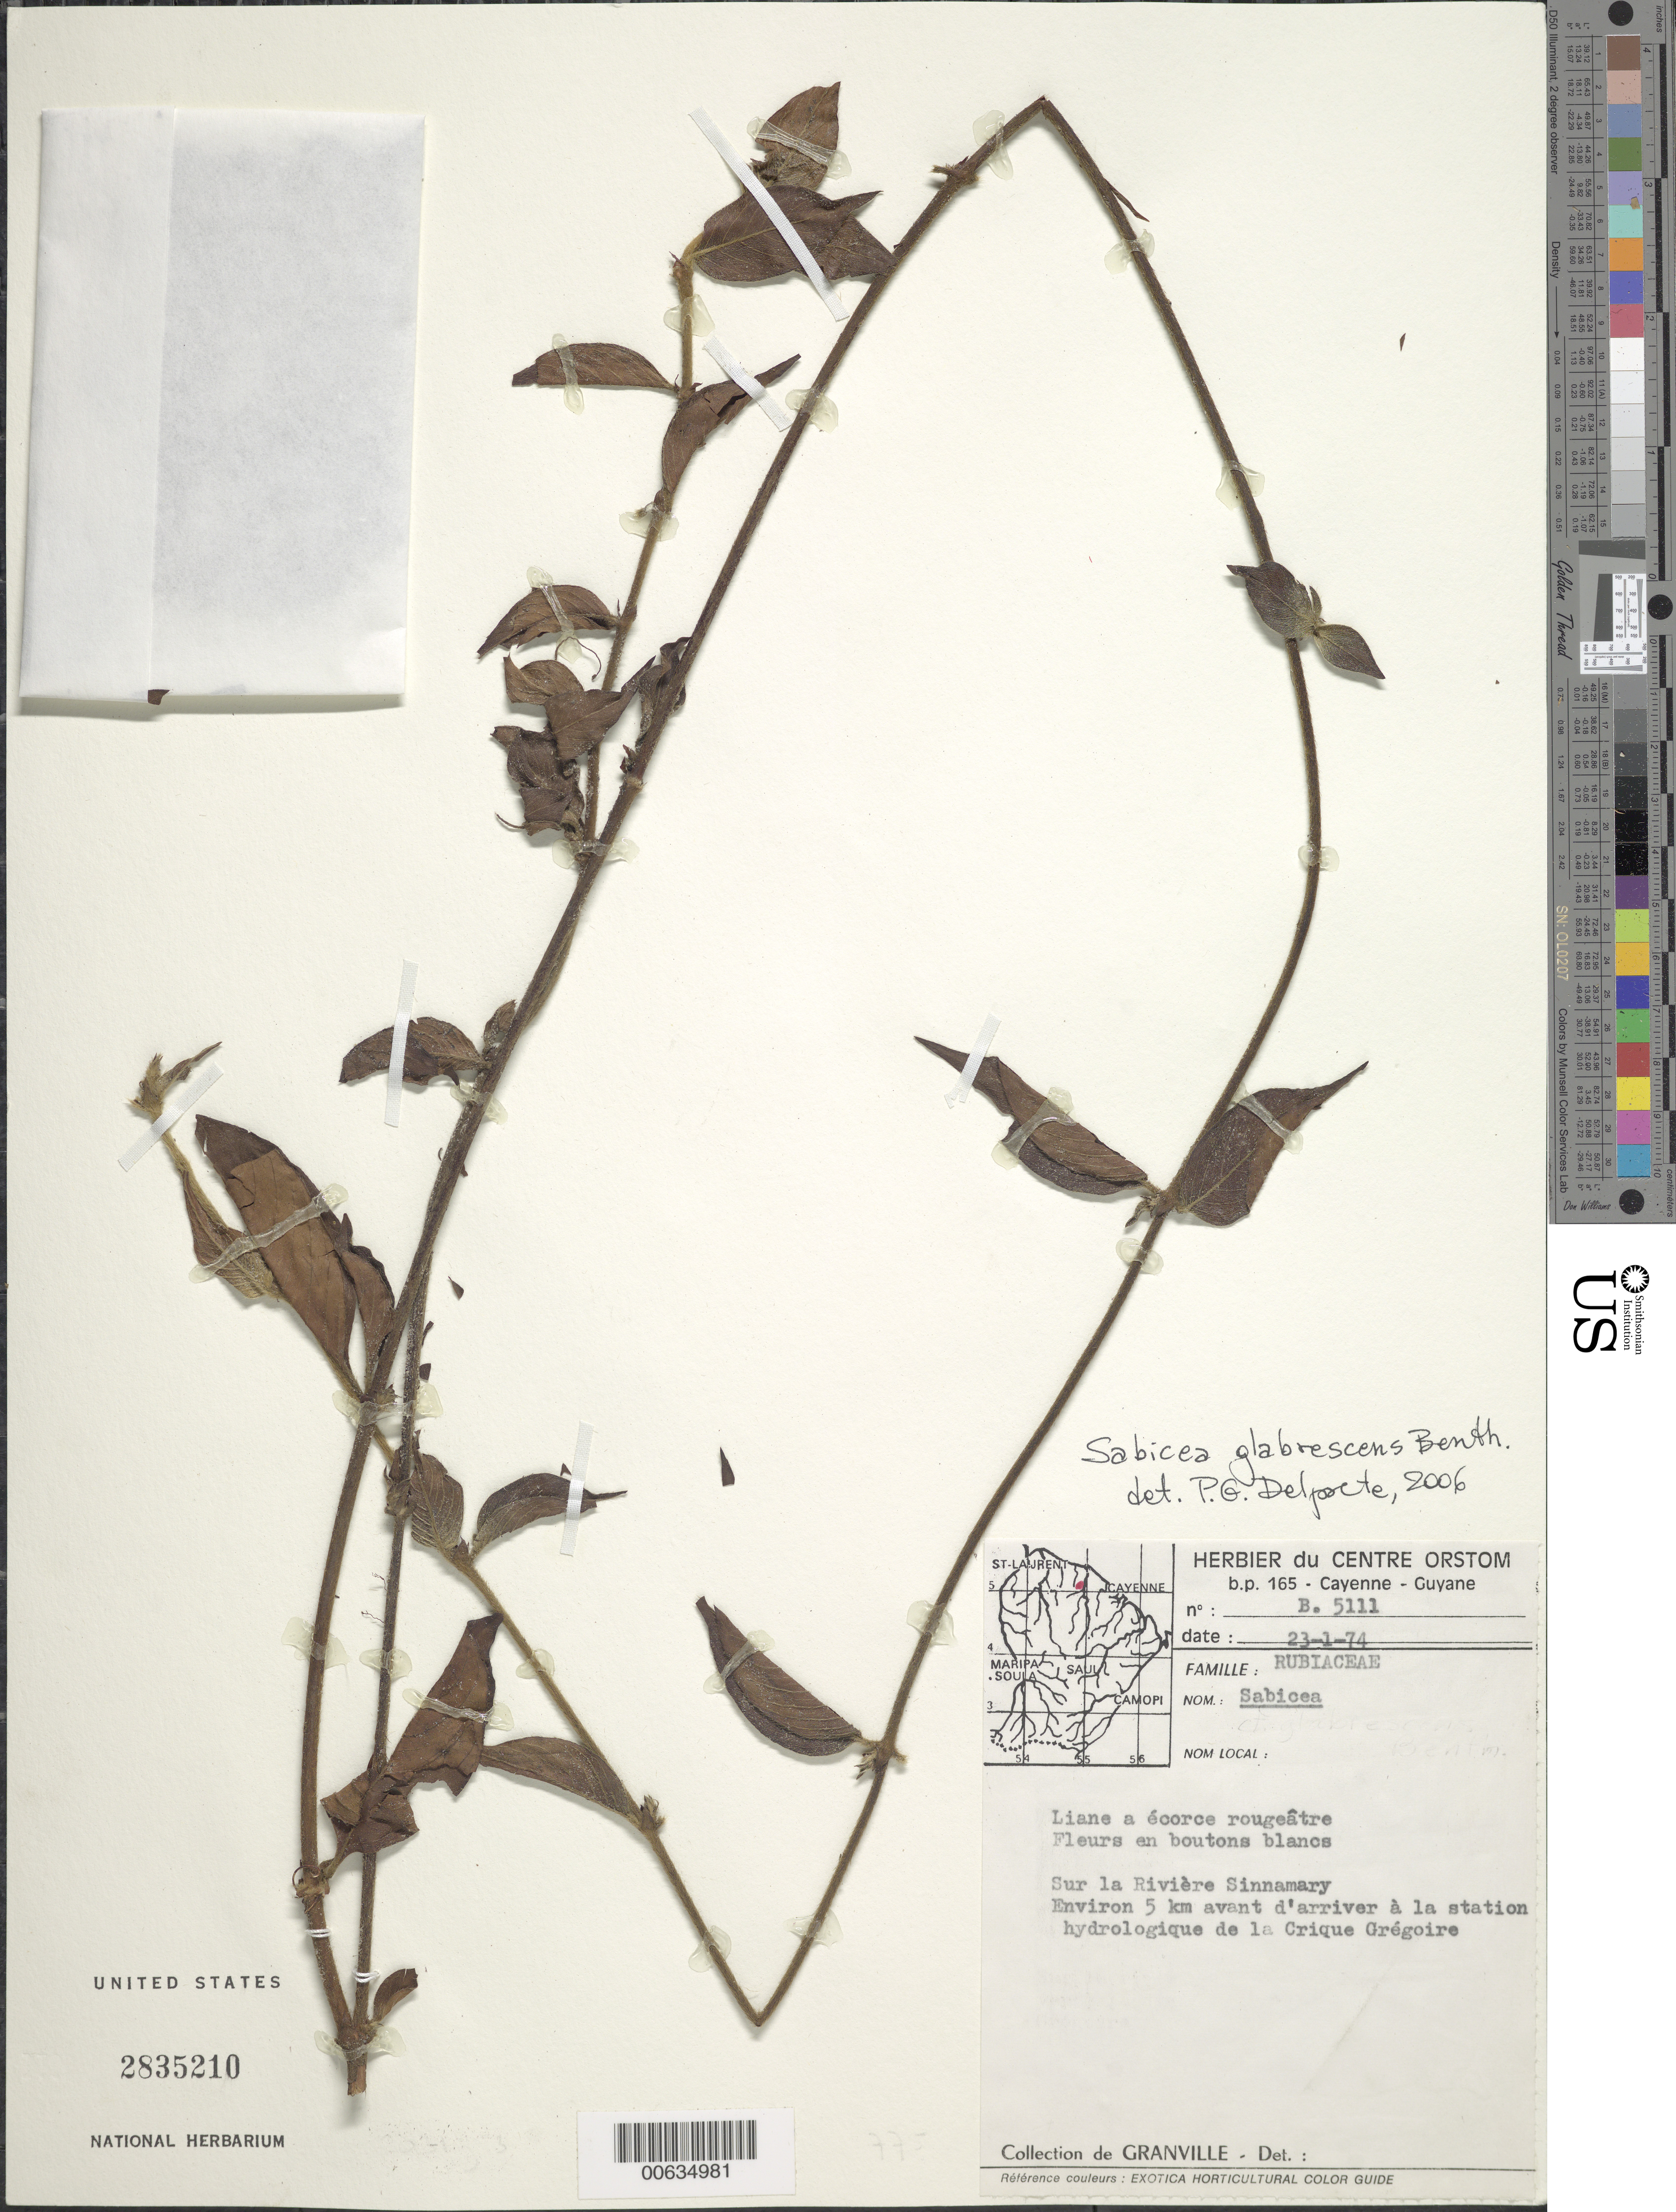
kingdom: Plantae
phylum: Tracheophyta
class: Magnoliopsida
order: Gentianales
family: Rubiaceae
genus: Sabicea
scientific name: Sabicea glabrescens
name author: Benth.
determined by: Delprete, P. G., Herb. de Guyane Cay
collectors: J.-J. de Granville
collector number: B 5111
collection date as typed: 23-Jan-74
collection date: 1974-01-23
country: French Guiana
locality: Rivière Sinnamary, Crique Grégoire, env 5km avant d'arriver a la station hydologique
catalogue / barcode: US 2835210